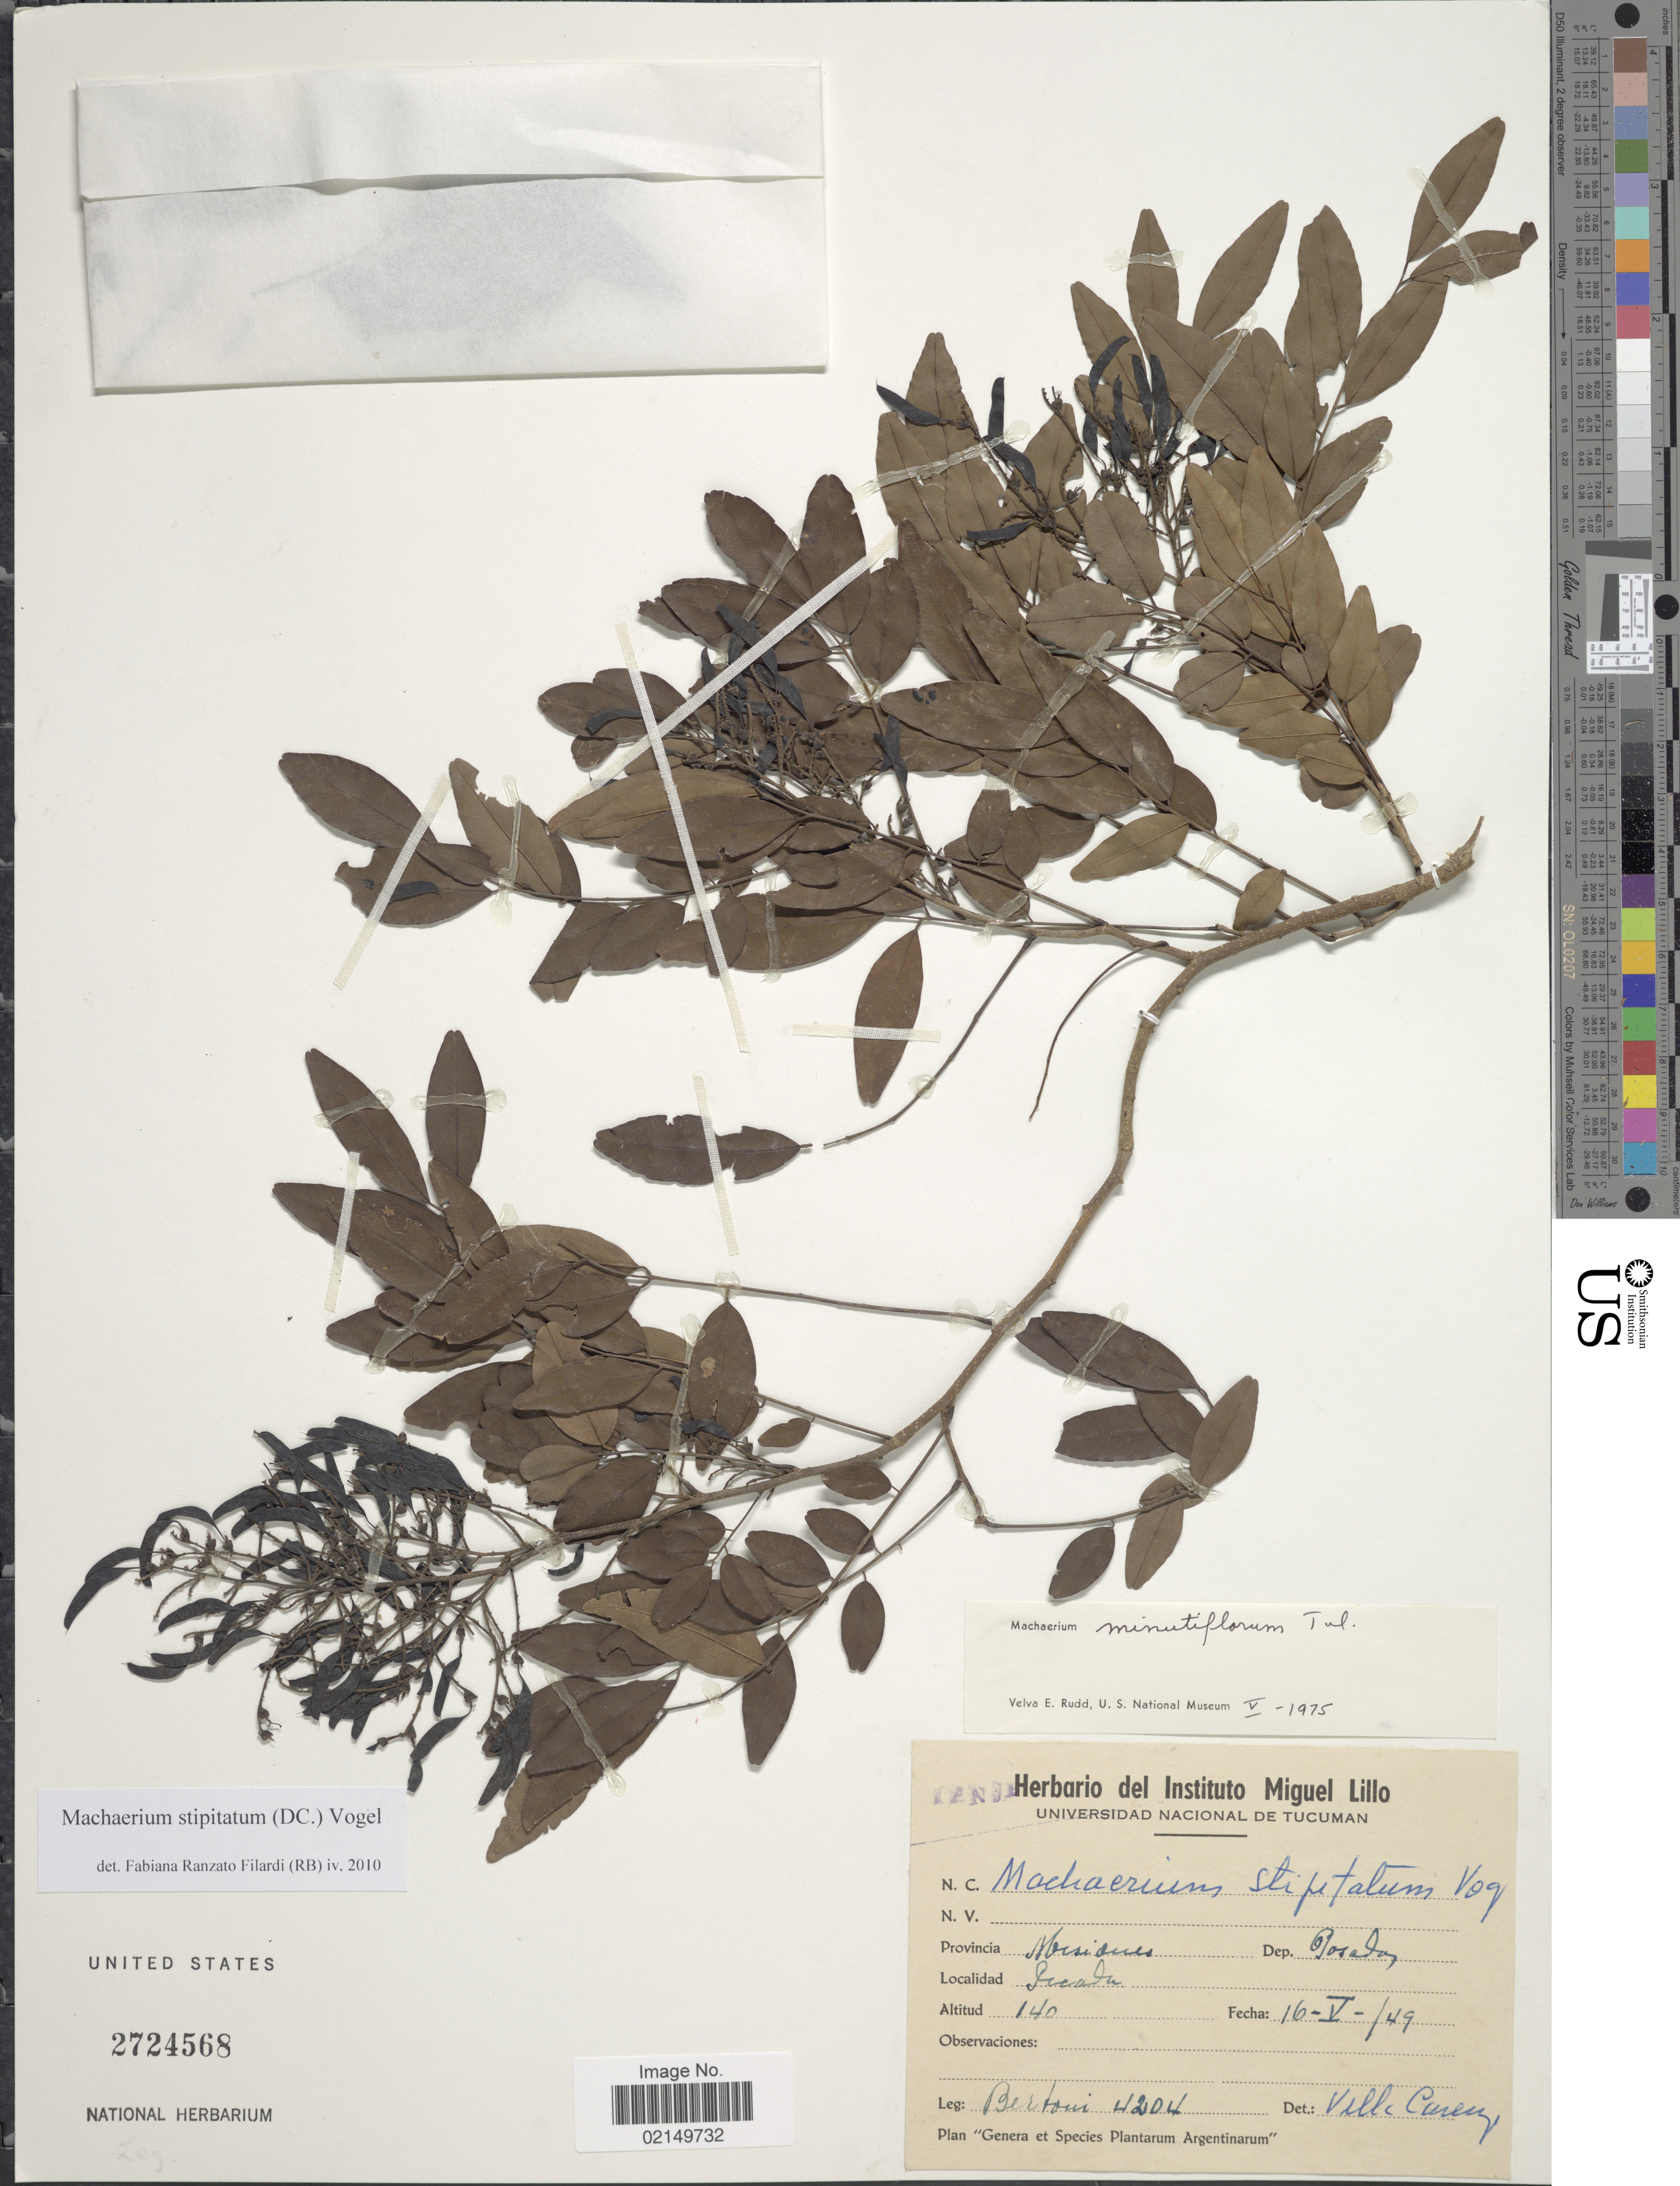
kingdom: Plantae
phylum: Tracheophyta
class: Magnoliopsida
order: Fabales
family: Fabaceae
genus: Machaerium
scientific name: Machaerium stipitatum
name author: (DC.) Vogel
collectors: -- Bertoni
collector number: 4204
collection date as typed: Transcribed d/m/y: 16/5/49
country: Argentina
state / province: Misiones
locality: Provincia Misiones. Dep. Posadas. Picada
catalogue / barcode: US 2724568